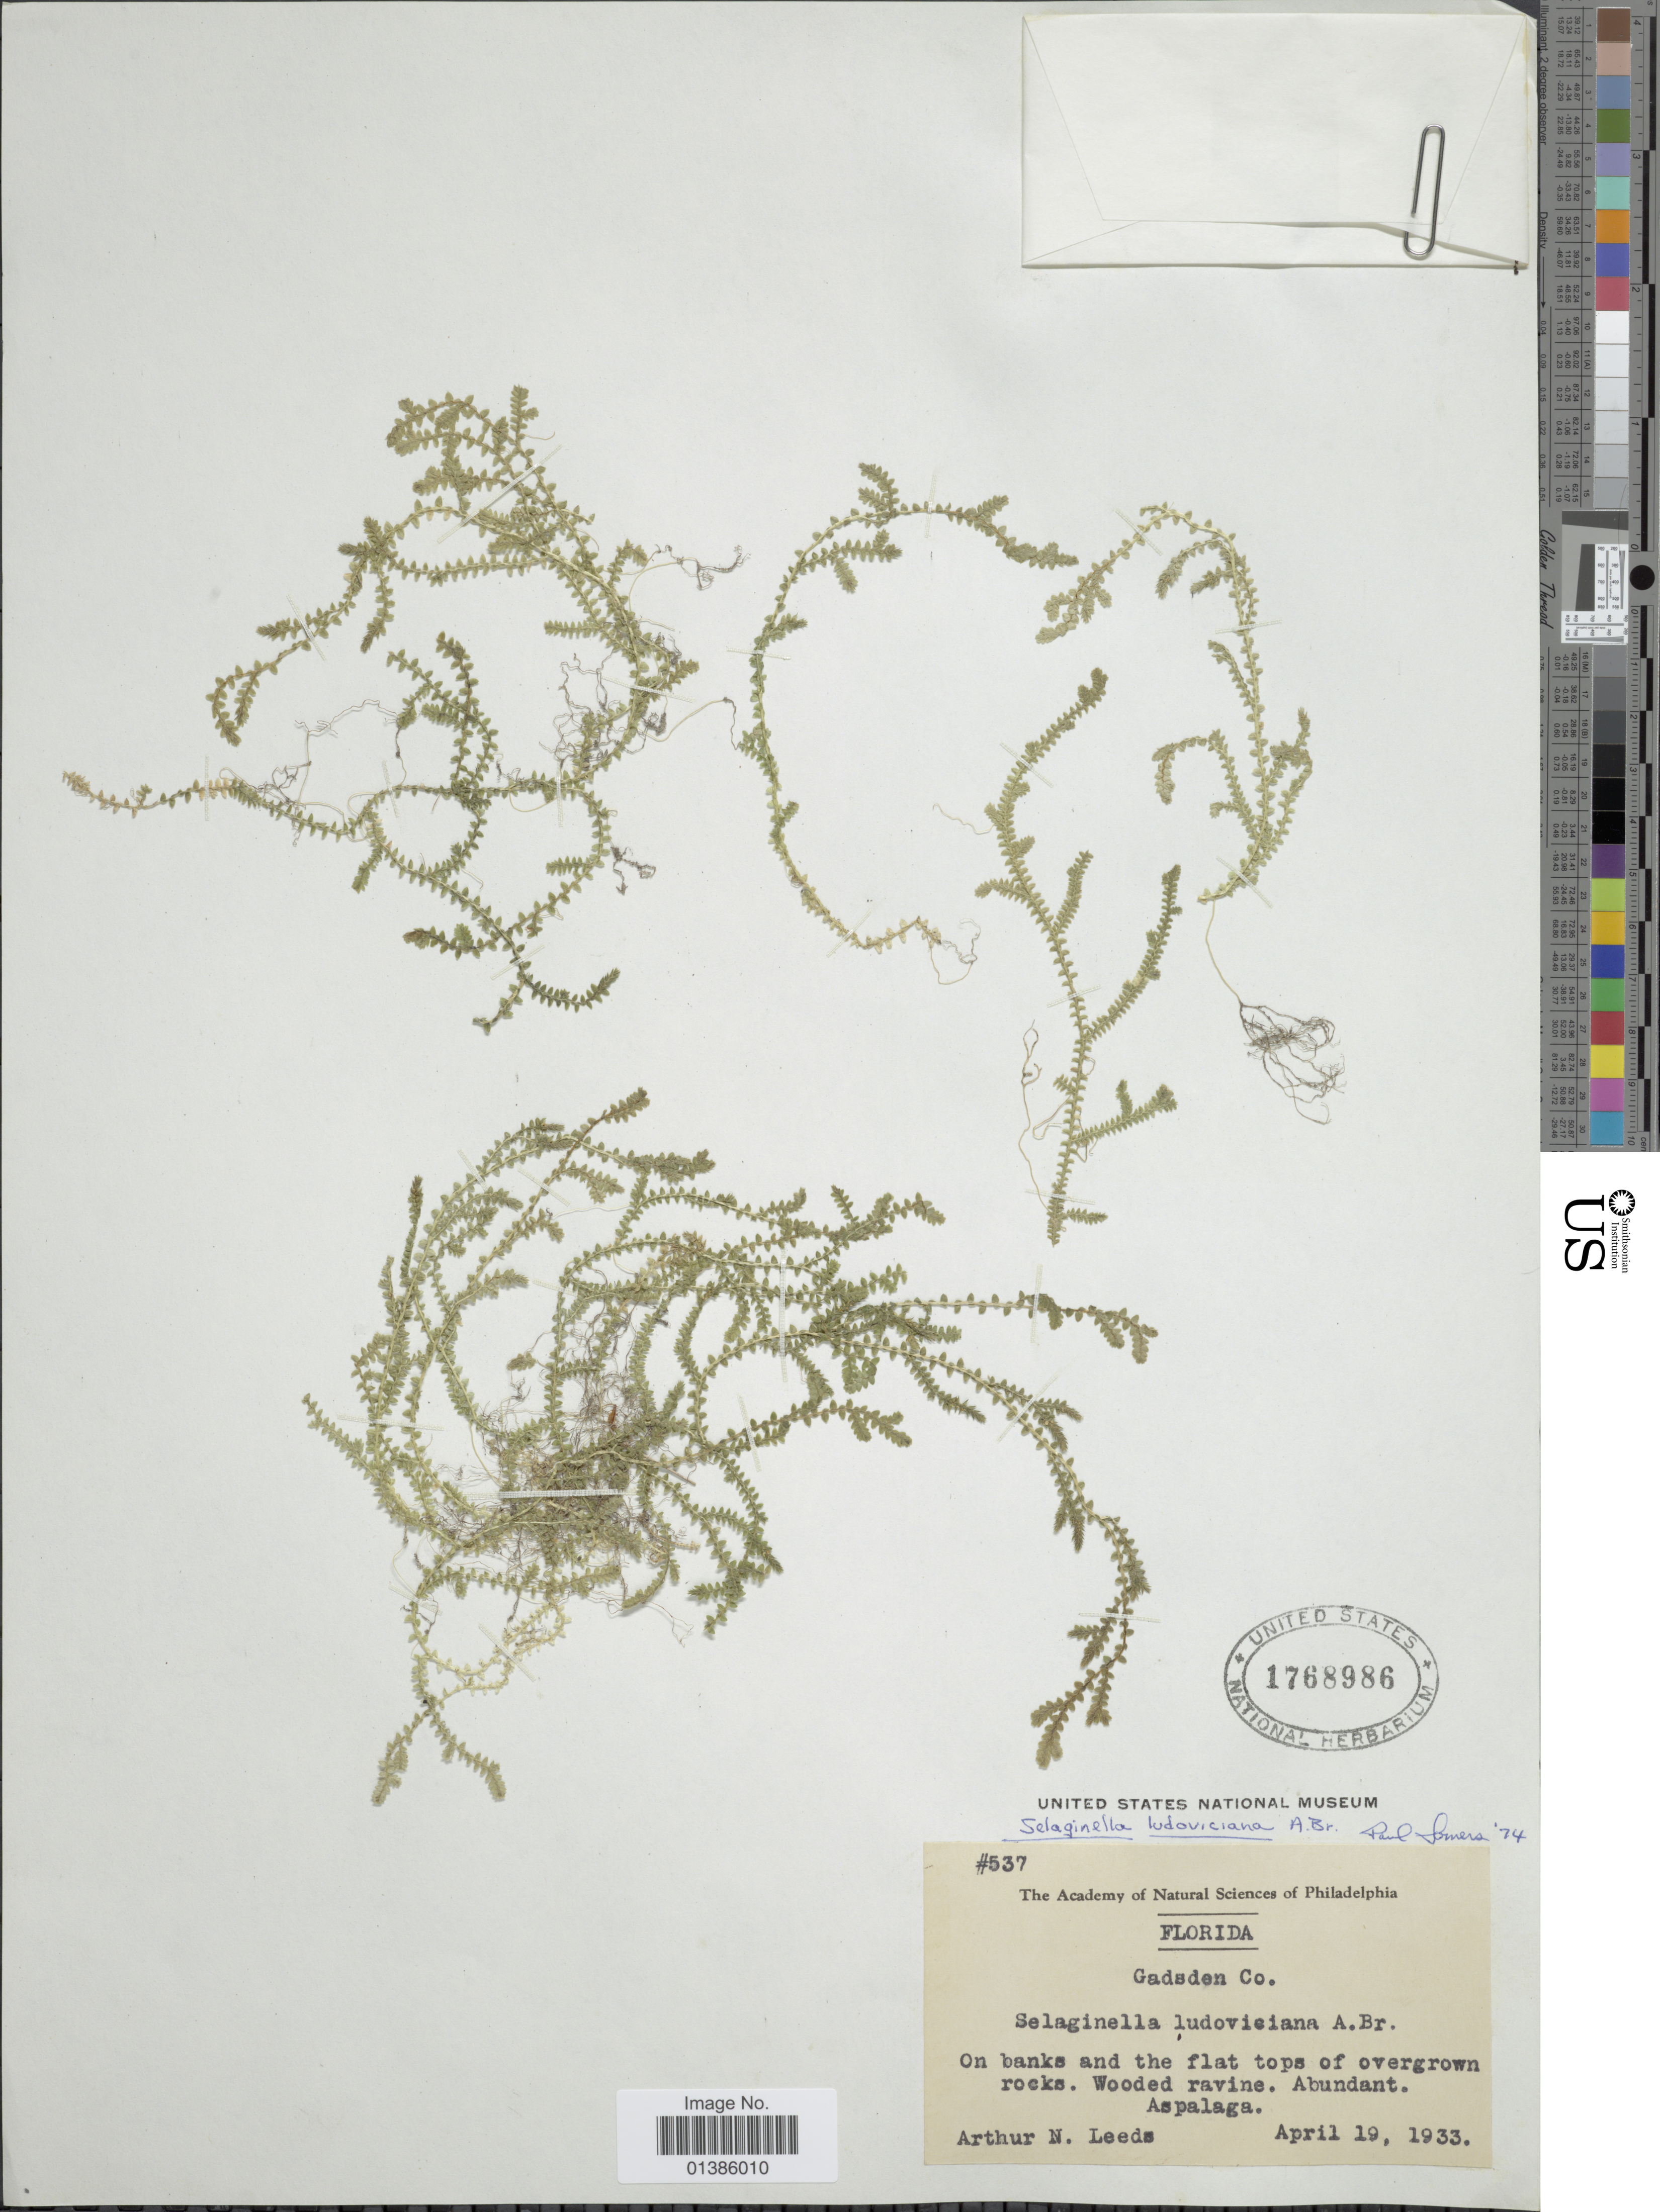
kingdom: Plantae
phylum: Tracheophyta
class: Lycopodiopsida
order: Selaginellales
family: Selaginellaceae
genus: Selaginella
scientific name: Selaginella ludoviciana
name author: A. Braun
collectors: A. N. Leeds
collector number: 537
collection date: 1933-04-19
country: United States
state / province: Florida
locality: Aspalaga. Gadsden Co.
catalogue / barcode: US 1768986